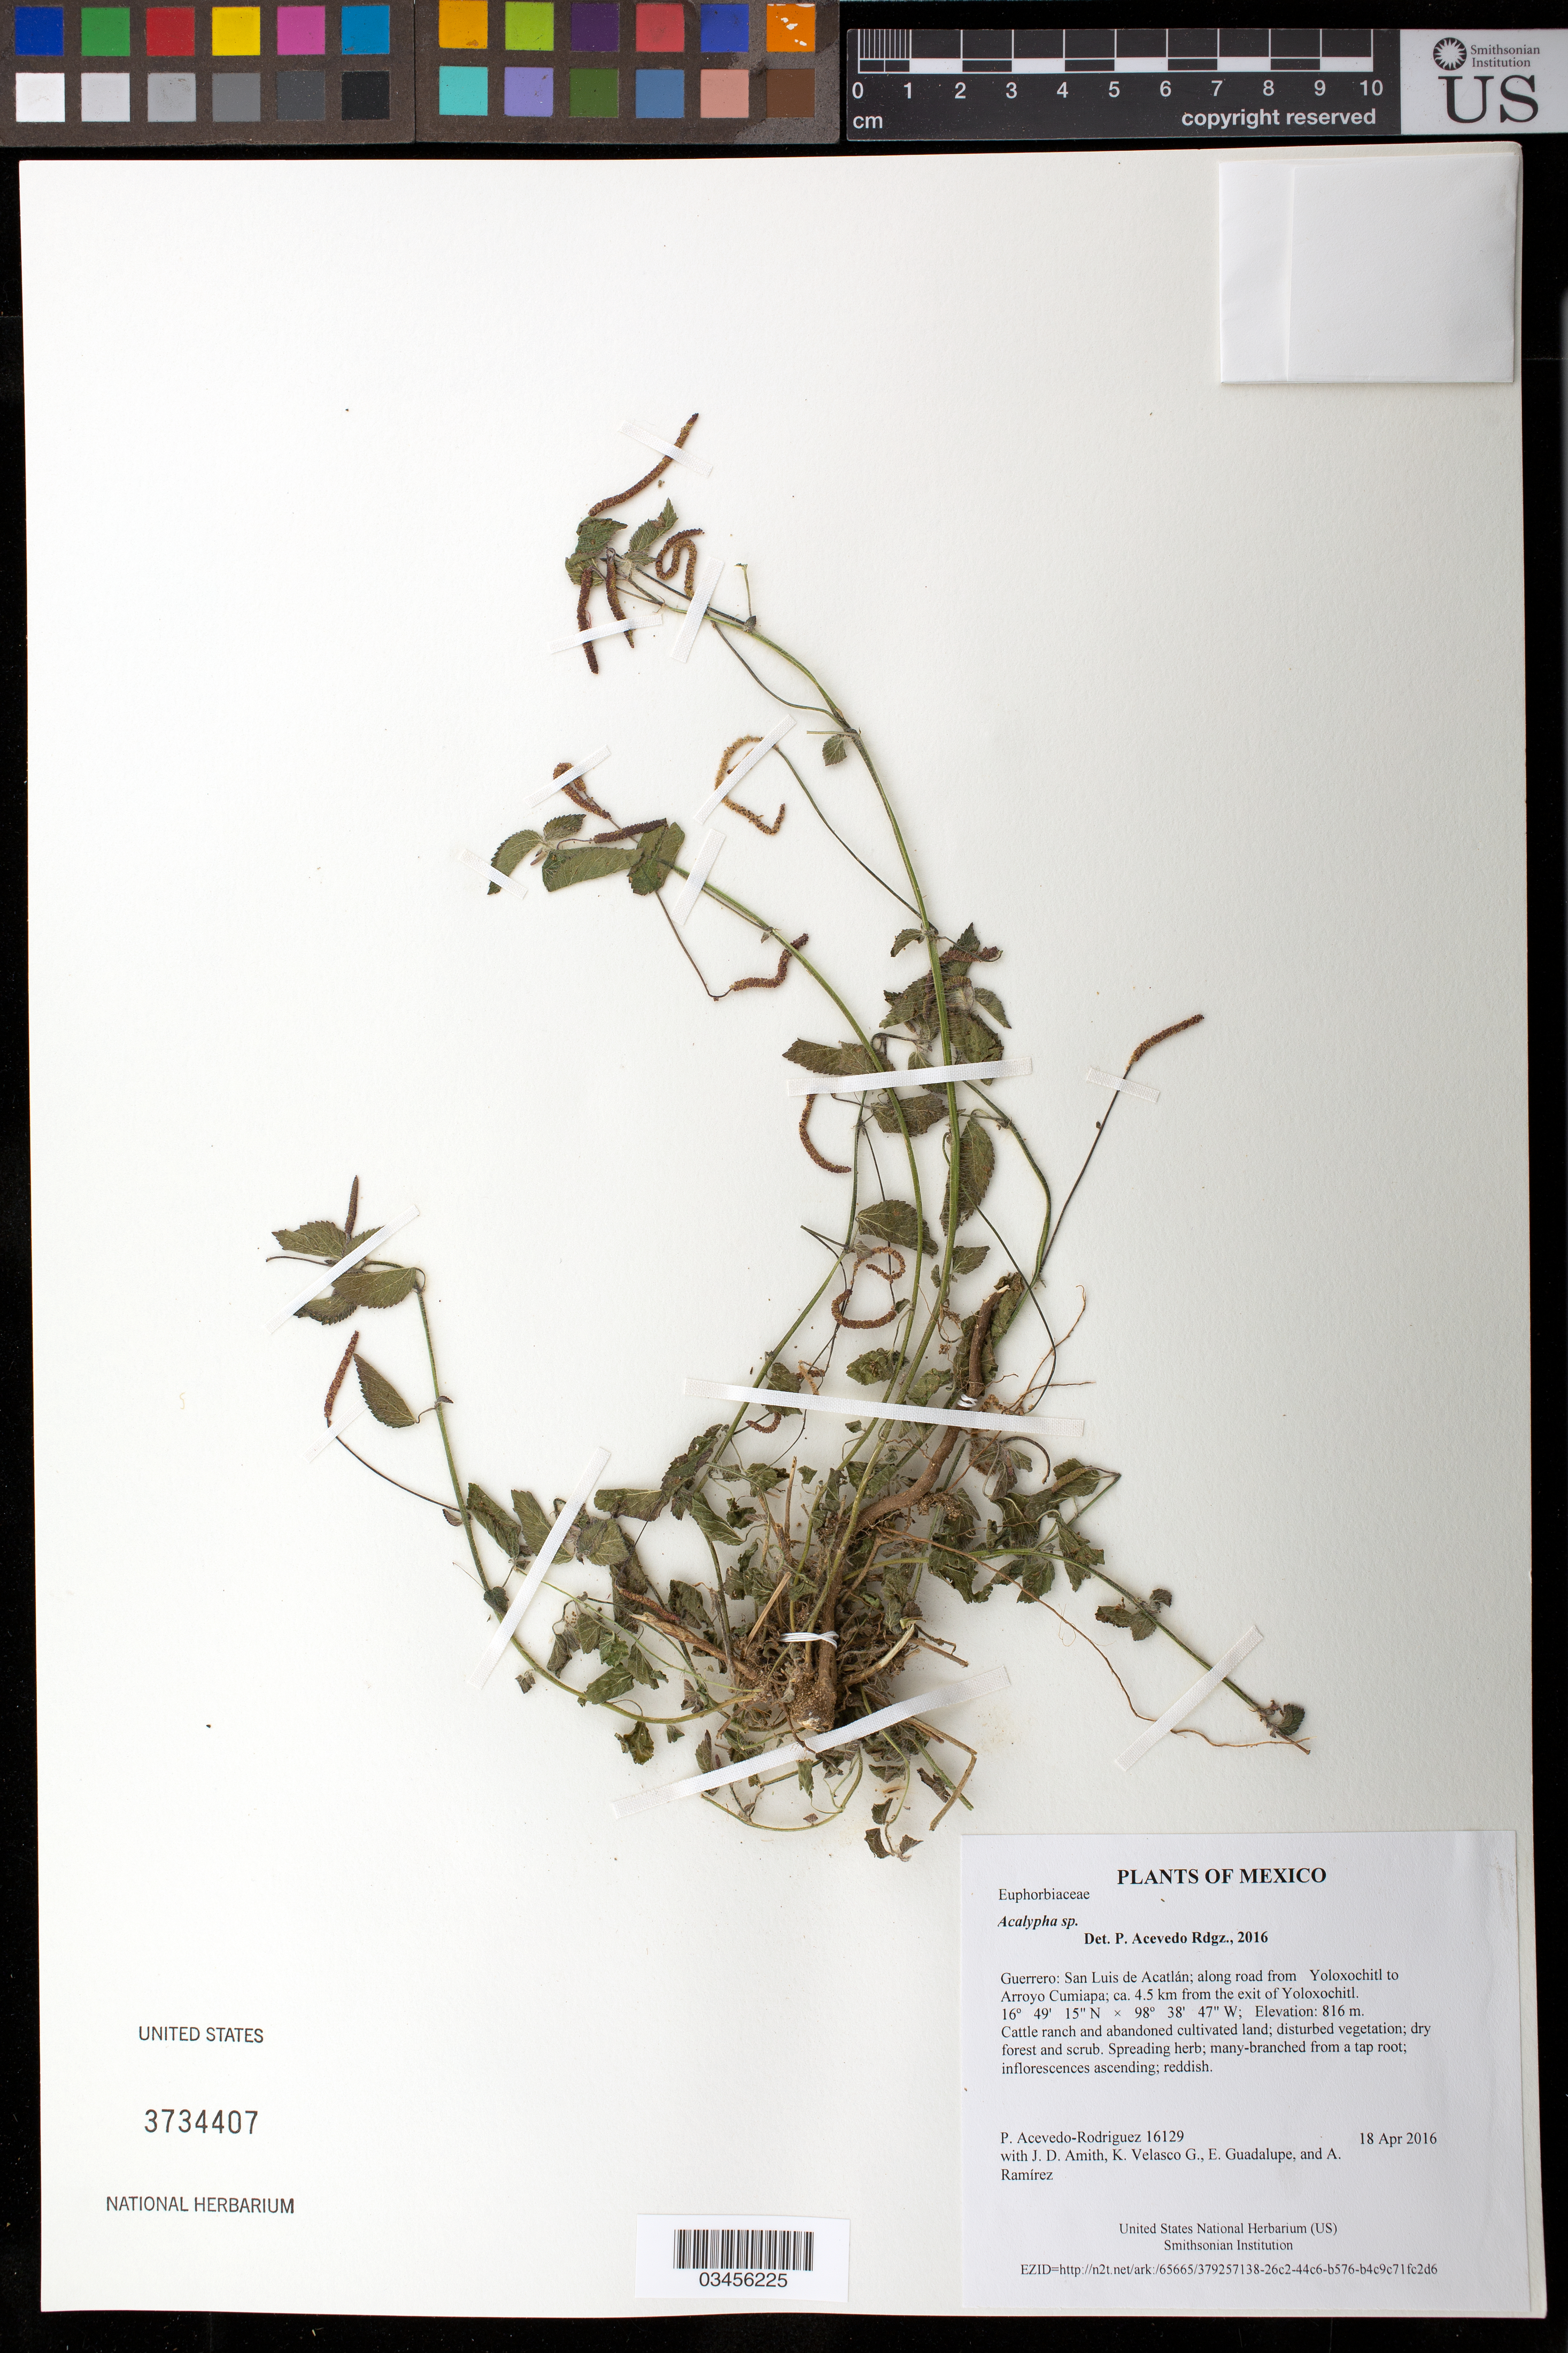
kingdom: Plantae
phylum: Tracheophyta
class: Magnoliopsida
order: Malpighiales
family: Euphorbiaceae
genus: Acalypha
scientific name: Acalypha sp.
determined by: Acevedo-Rodríguez, P., (BOT), Smithsonian Institution - National Museum of Natural History (UNITED STATES)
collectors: P. Acevedo-Rodr., J. D. Amith, K. Velasco G., E. Guadalupe & A. Ramírez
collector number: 16129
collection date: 2016-04-18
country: Mexico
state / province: Guerrero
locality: San Luis de Acatlán; along road from Yoloxochitl to Arroyo Cumiapa; ca. 4.5 km from the exit of Yoloxochitl.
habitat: Cattle ranch and abandoned cultivated land; disturbed vegetation; dry forest and scrub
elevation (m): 816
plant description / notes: US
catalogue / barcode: US 3734407